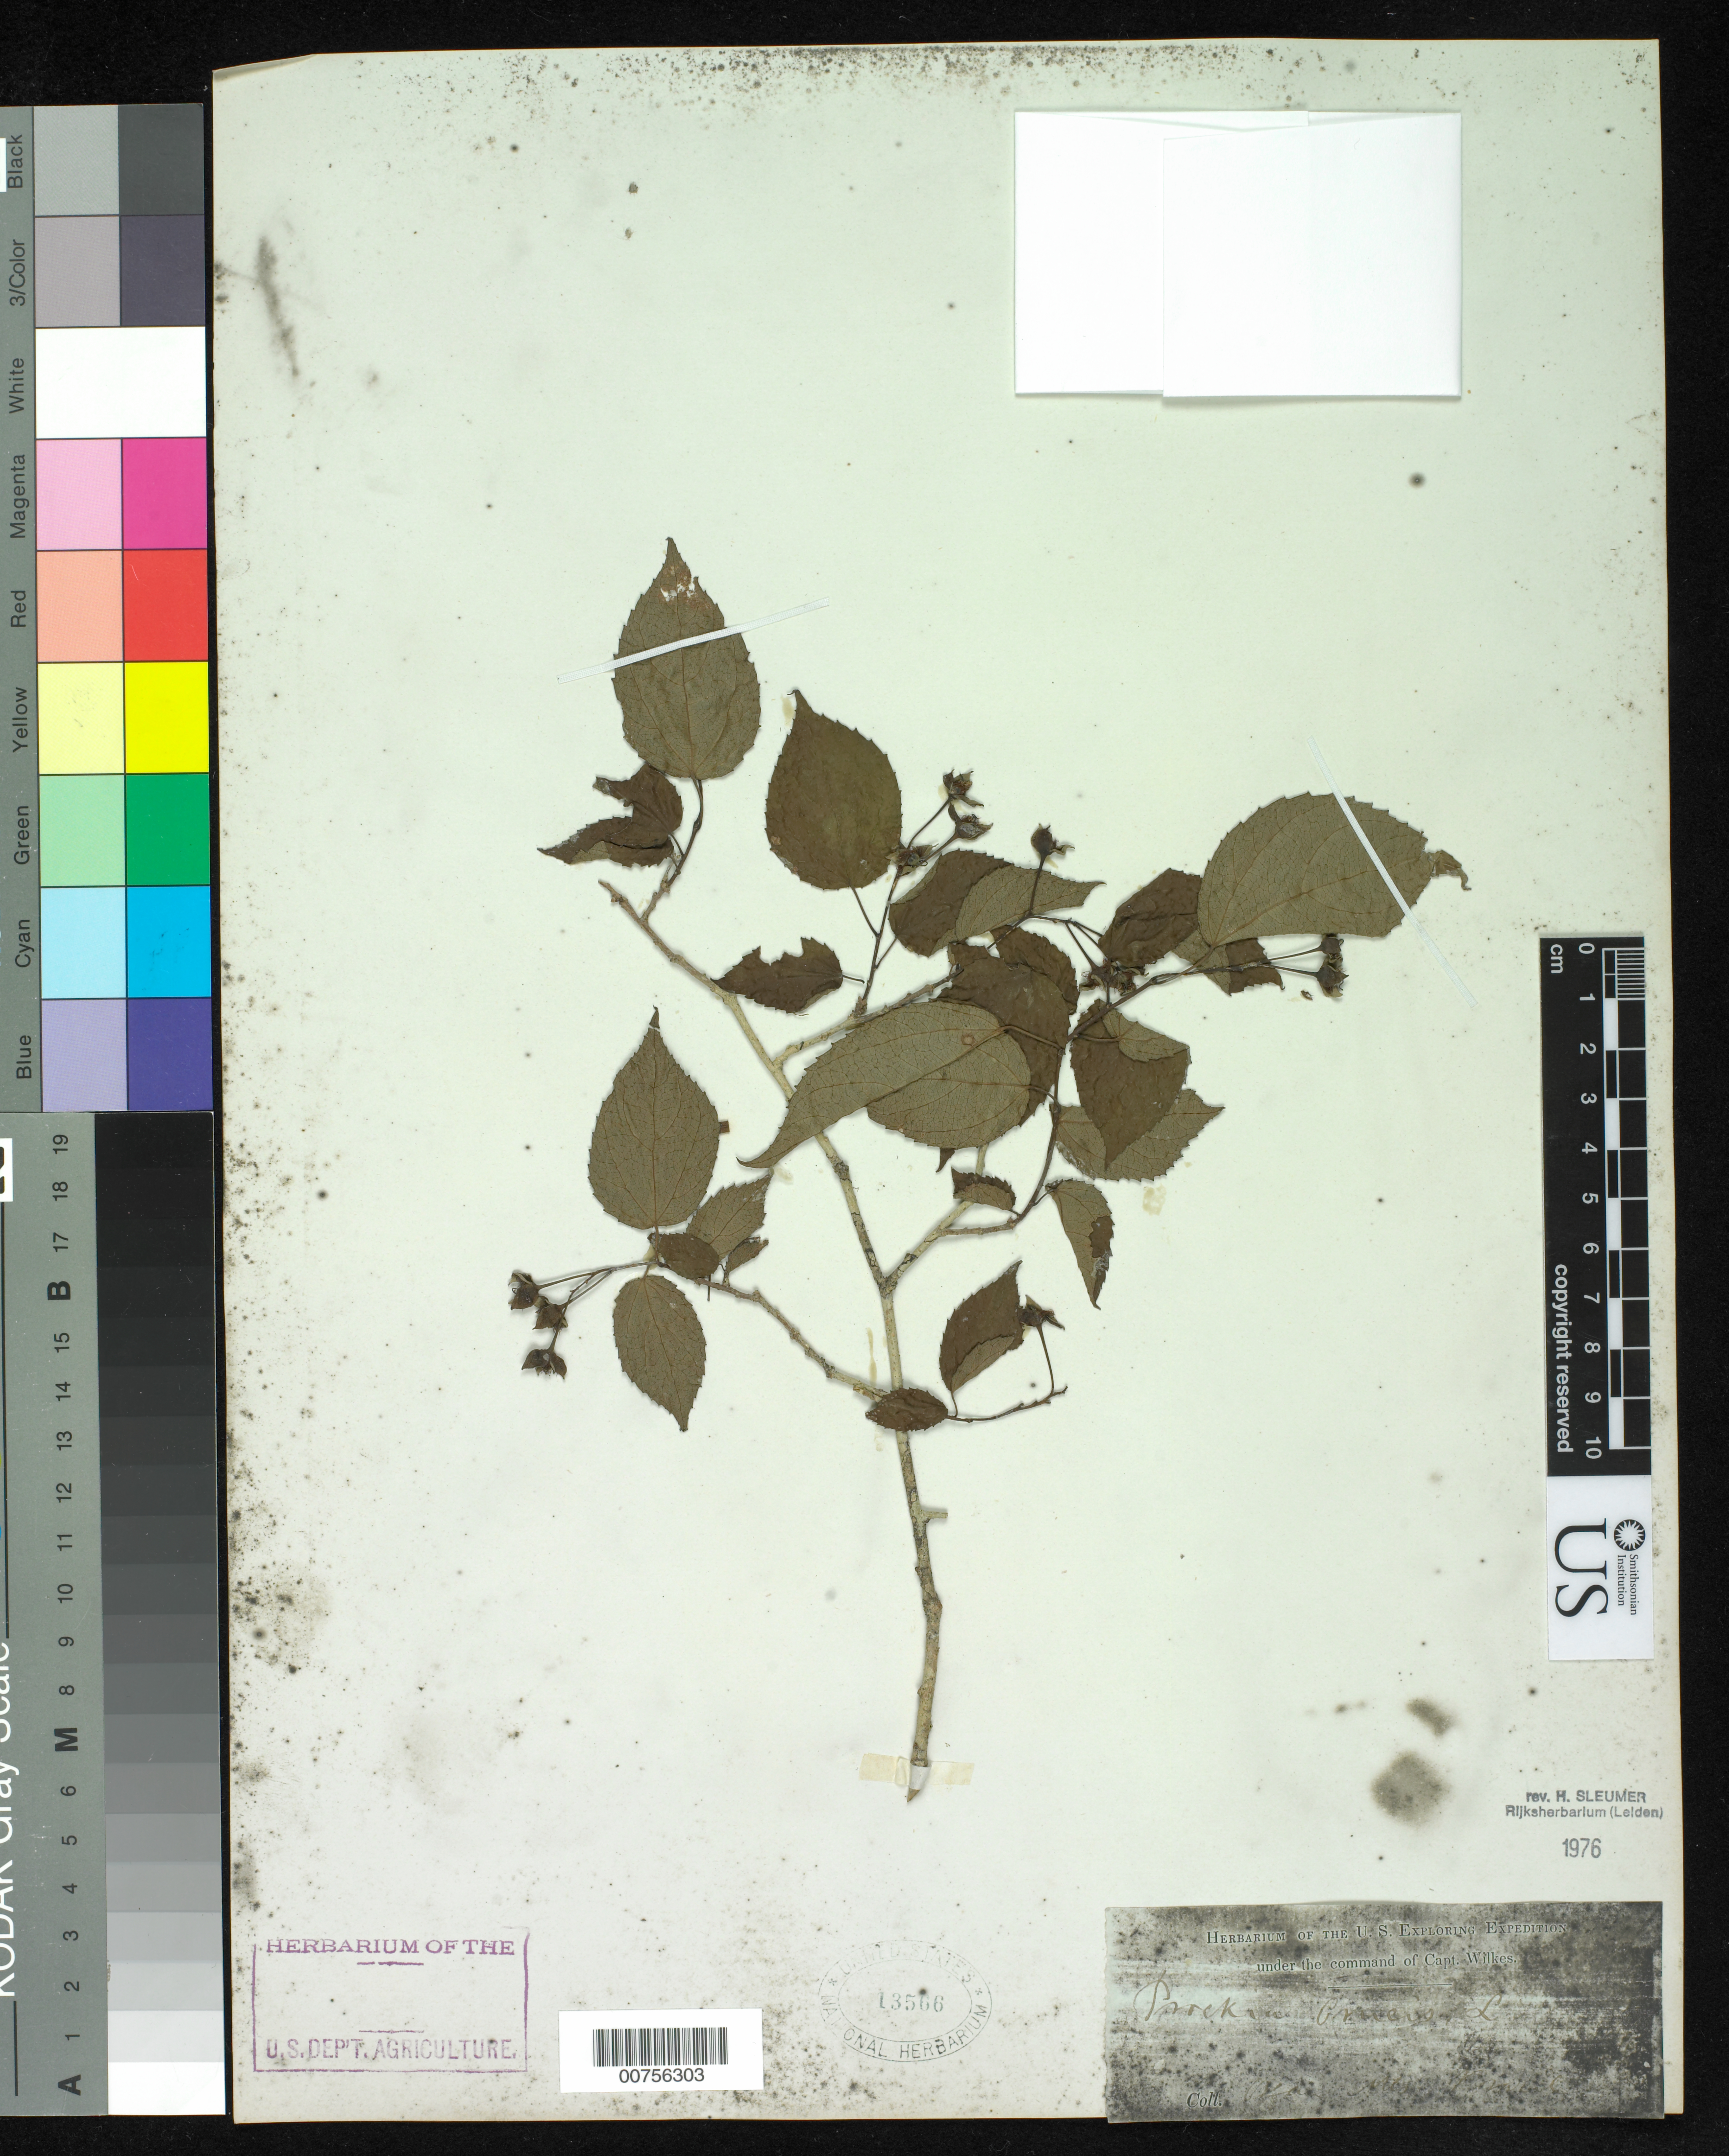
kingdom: Plantae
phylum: Tracheophyta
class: Magnoliopsida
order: Malpighiales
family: Salicaceae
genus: Prockia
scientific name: Prockia crucis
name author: P. Browne ex L.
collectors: Wilkes Explor. Exped.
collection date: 1838/1842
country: Brazil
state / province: Rio de Janeiro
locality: Organ Mountains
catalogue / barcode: US 13566